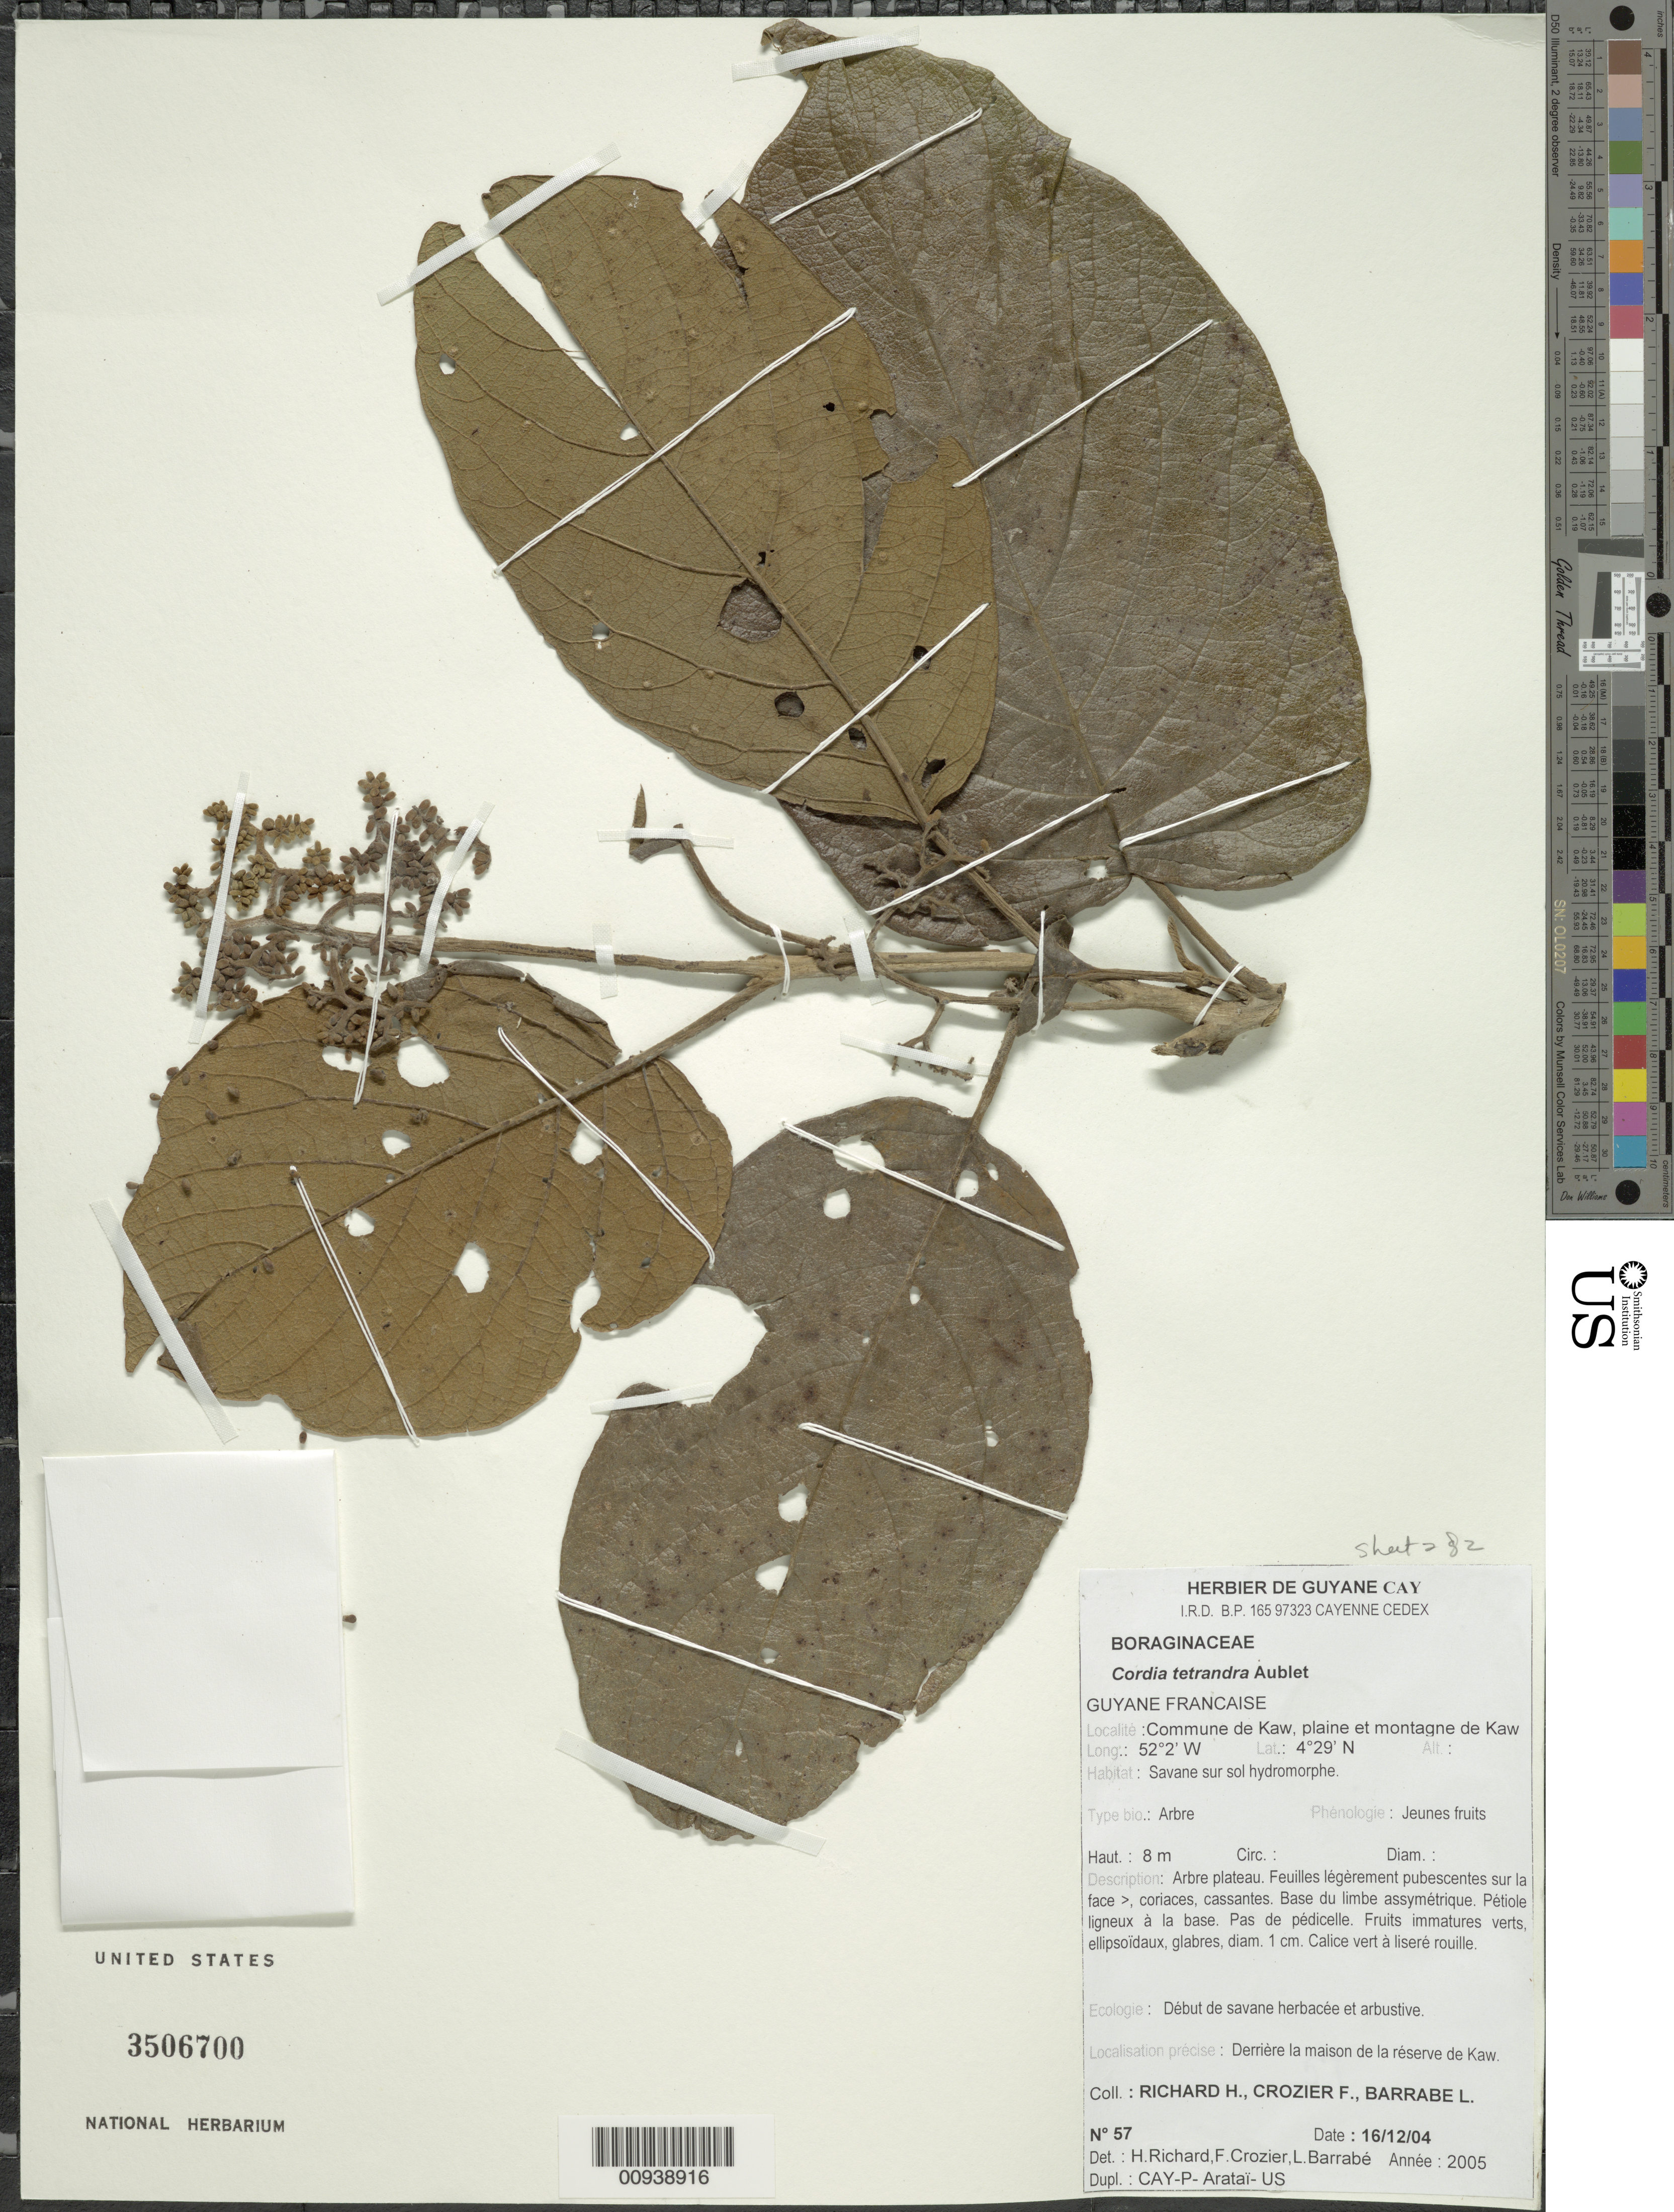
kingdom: Plantae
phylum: Tracheophyta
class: Magnoliopsida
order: Boraginales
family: Cordiaceae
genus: Cordia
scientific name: Cordia tetrandra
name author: Aubl.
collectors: H. Richard, F. Crozier & L. Barrabé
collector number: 57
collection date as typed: Transcribed d/m/y: 16/12/4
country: French Guiana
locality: Guyane Francaise, Commune de Kaw, plaine et montagne de Kaw.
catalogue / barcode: US 3506700